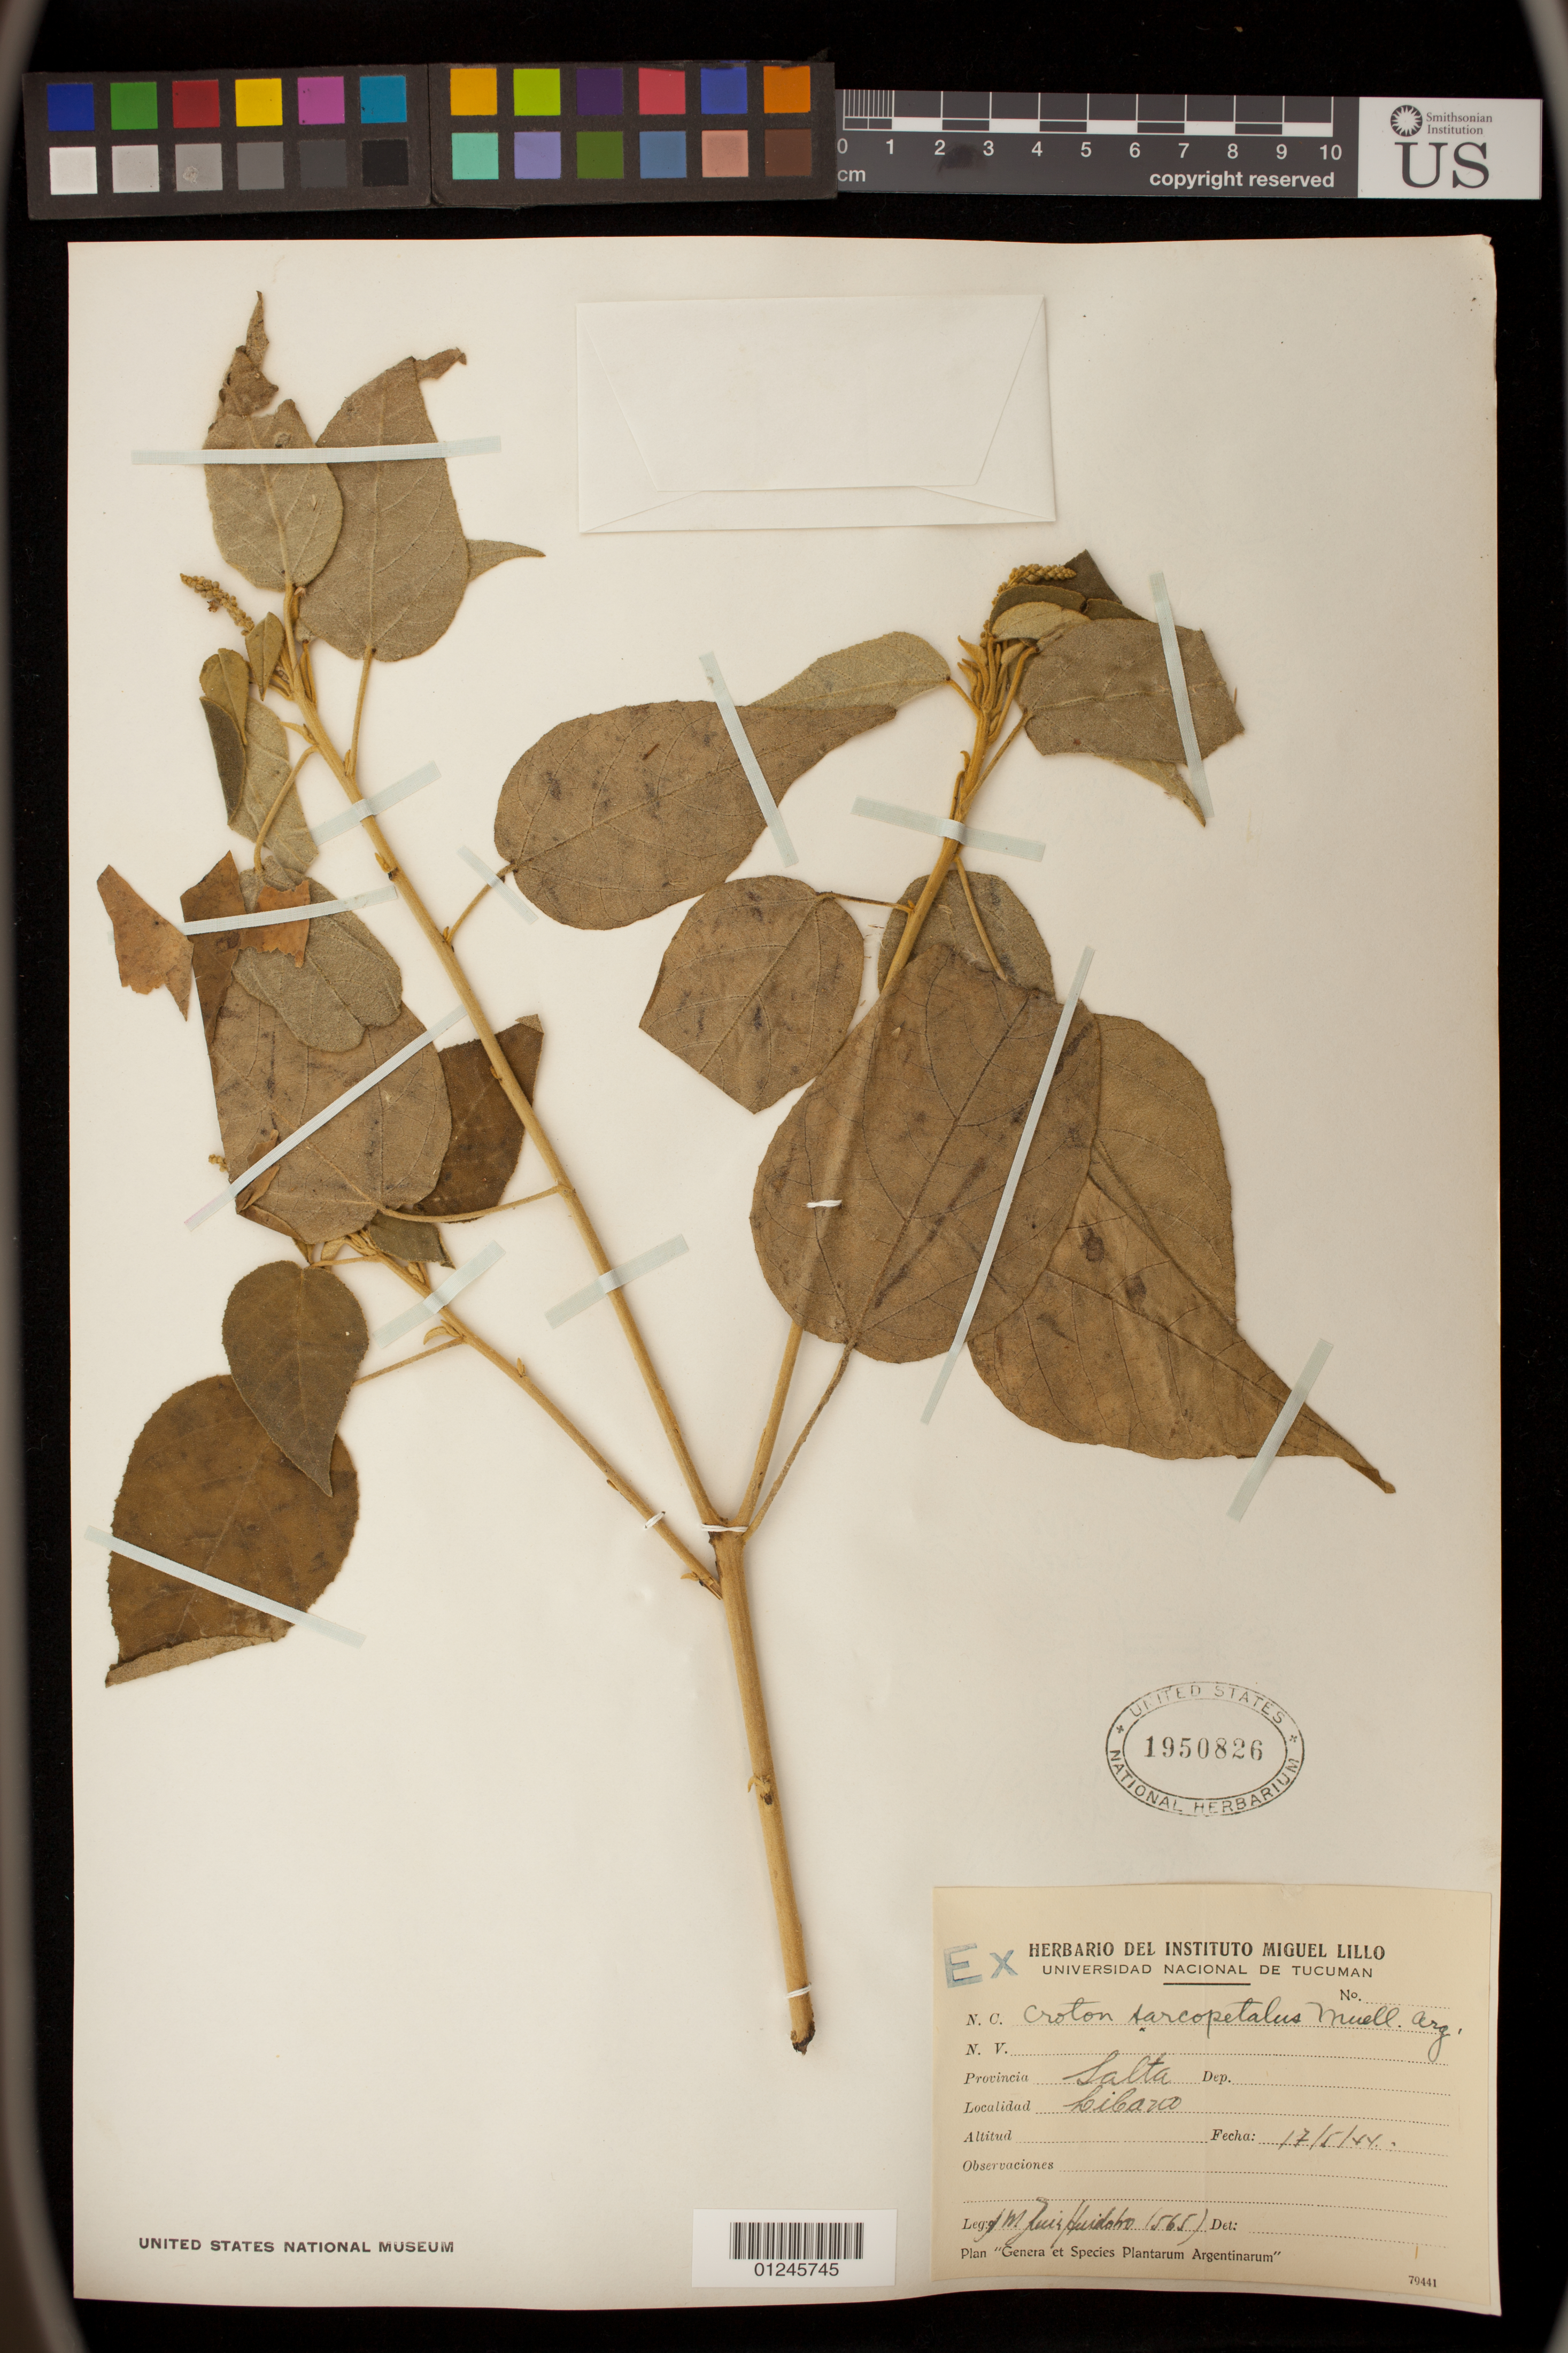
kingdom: Plantae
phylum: Tracheophyta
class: Magnoliopsida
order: Malpighiales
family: Euphorbiaceae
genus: Croton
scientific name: Croton sarcopetalus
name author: Müll. Arg.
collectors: J. M. Ruiz Huidobo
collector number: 565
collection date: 1944-05-17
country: Argentina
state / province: Salta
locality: Cicauo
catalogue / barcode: US 1950826